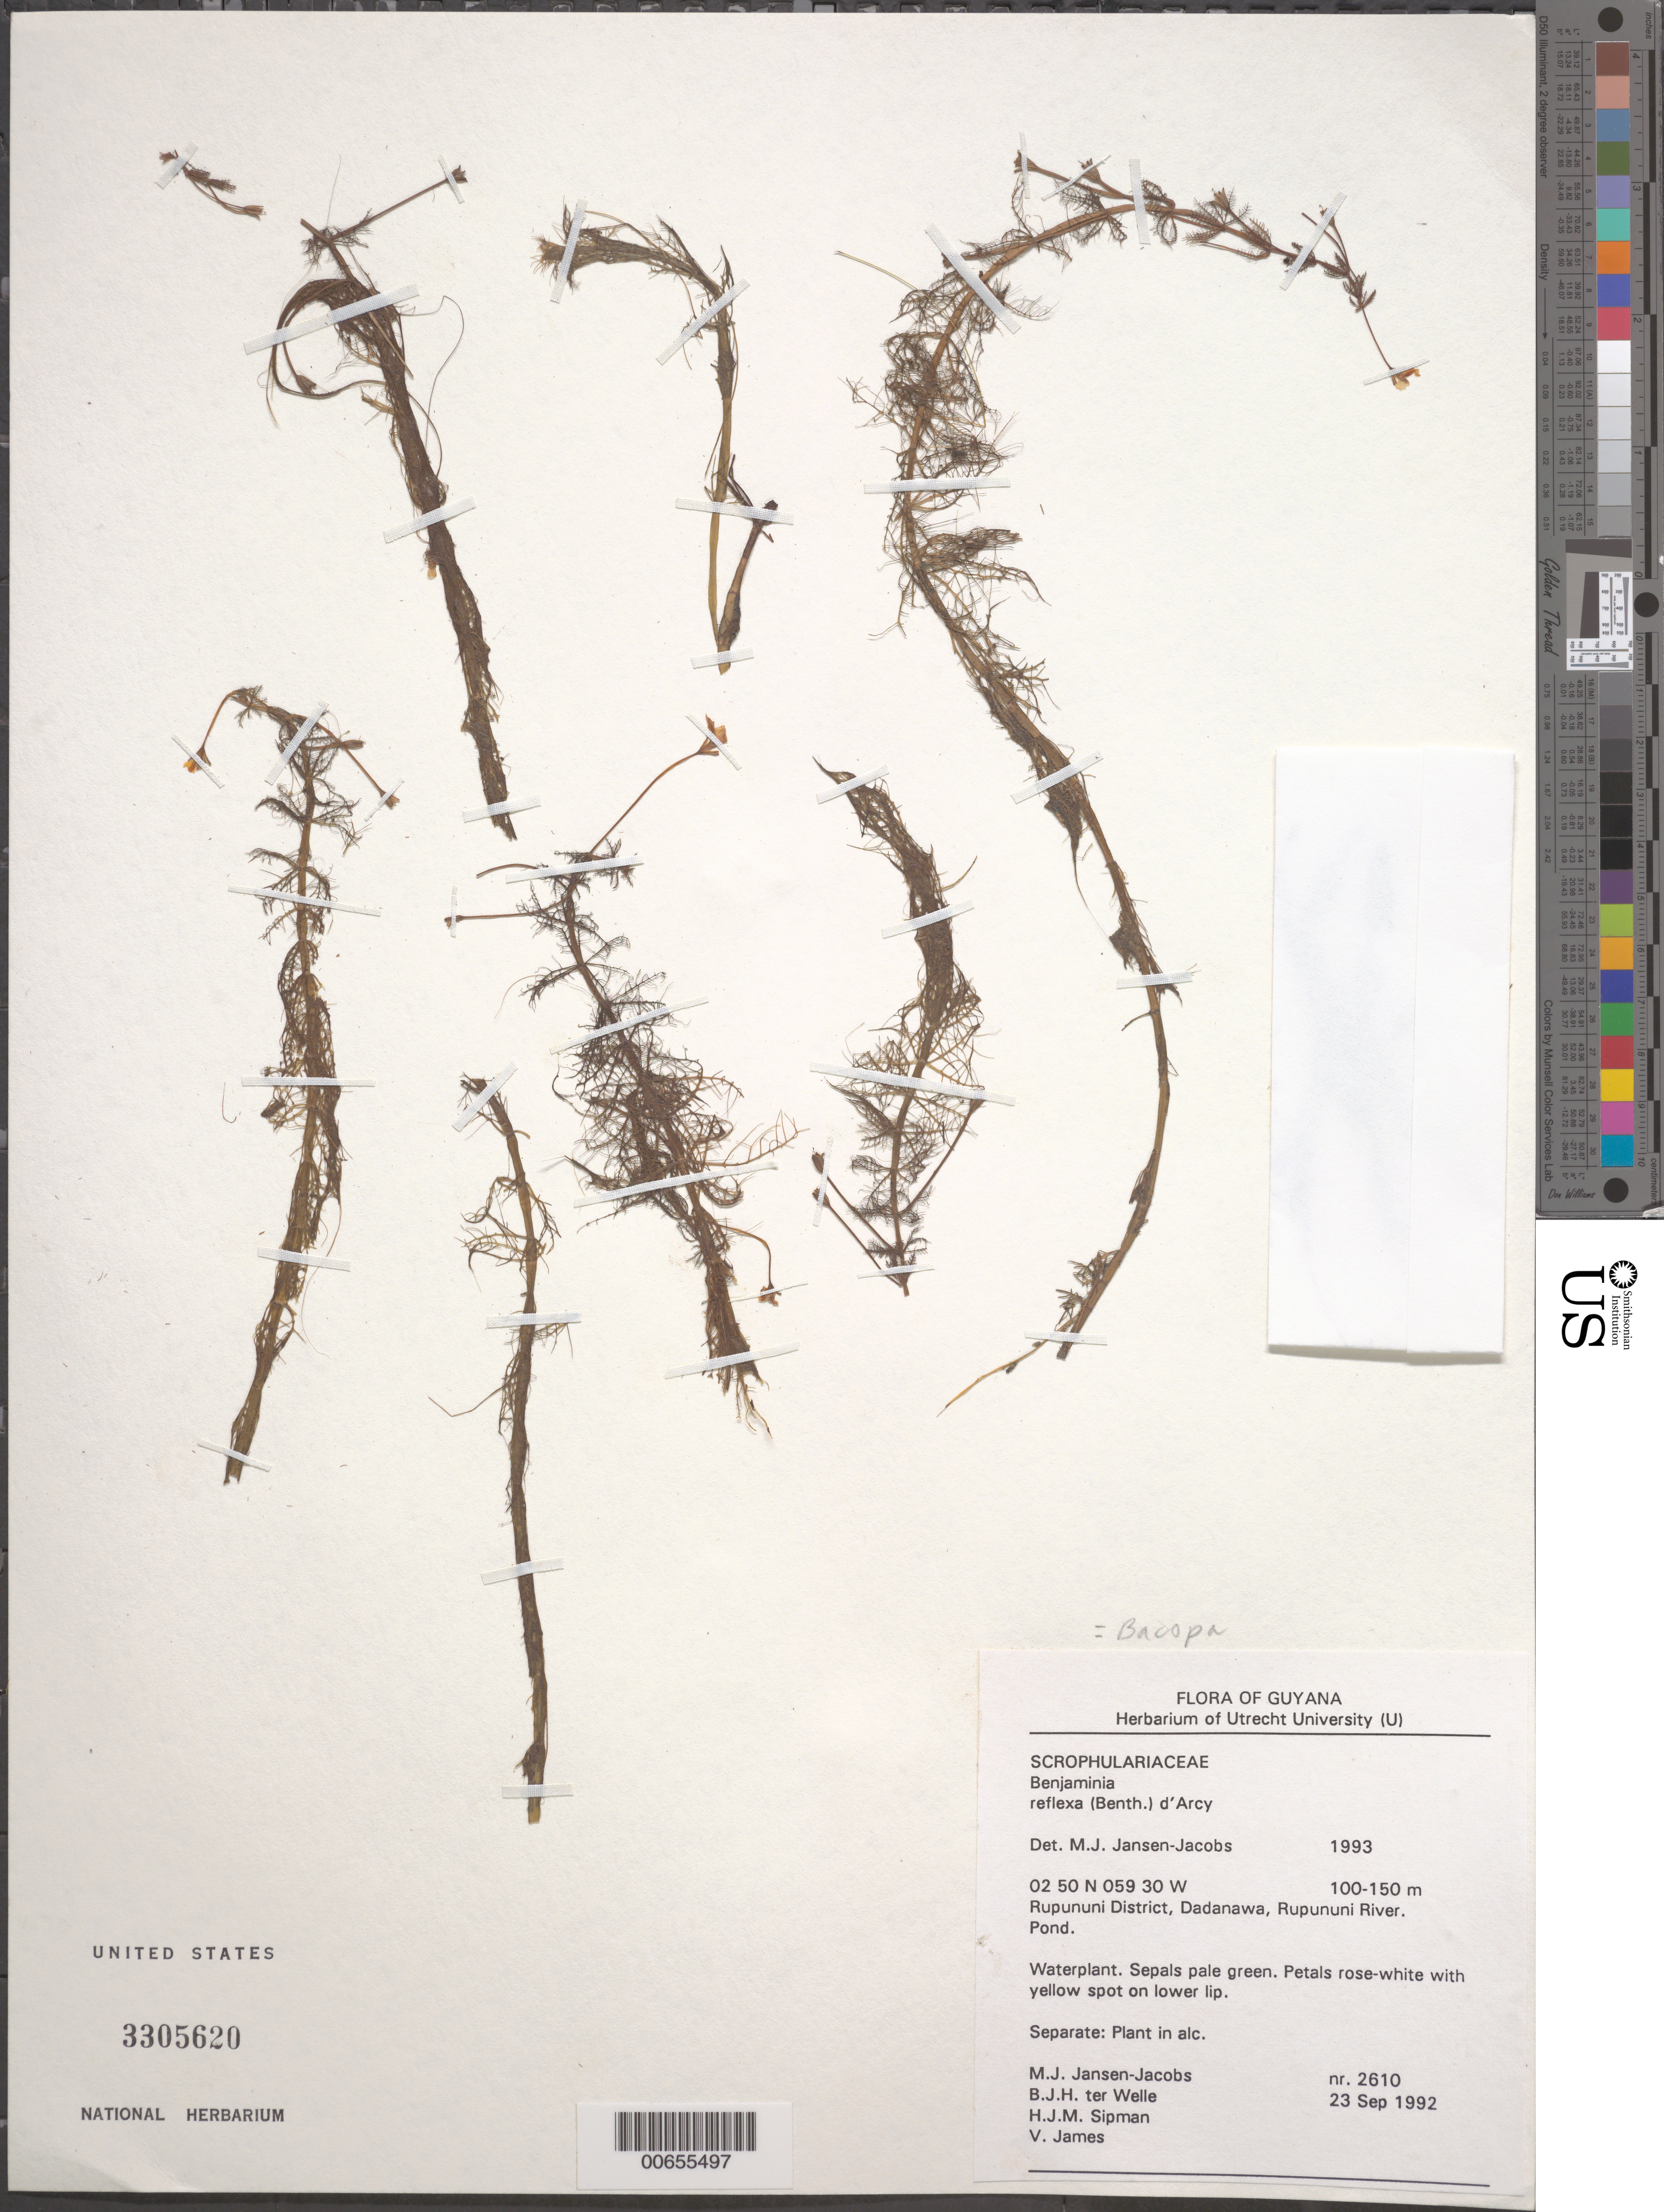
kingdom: Plantae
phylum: Tracheophyta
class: Magnoliopsida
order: Lamiales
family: Plantaginaceae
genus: Benjaminia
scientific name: Benjaminia reflexa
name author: (Benth.) D'Arcy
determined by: Jansen-Jacobs, M. J., (U), Nationaal Herbarium Nederland, Utrecht University branch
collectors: M. J. Jansen-Jacobs, B. Welle, H. J. M. Sipman & V. James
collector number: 2610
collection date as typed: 23-Sep-92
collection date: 1992-09-23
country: Guyana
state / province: U. Takutu-U. Essequibo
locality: Dadanawa, Rupununi River, Rupununi District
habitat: Pond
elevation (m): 100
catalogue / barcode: US 3305620